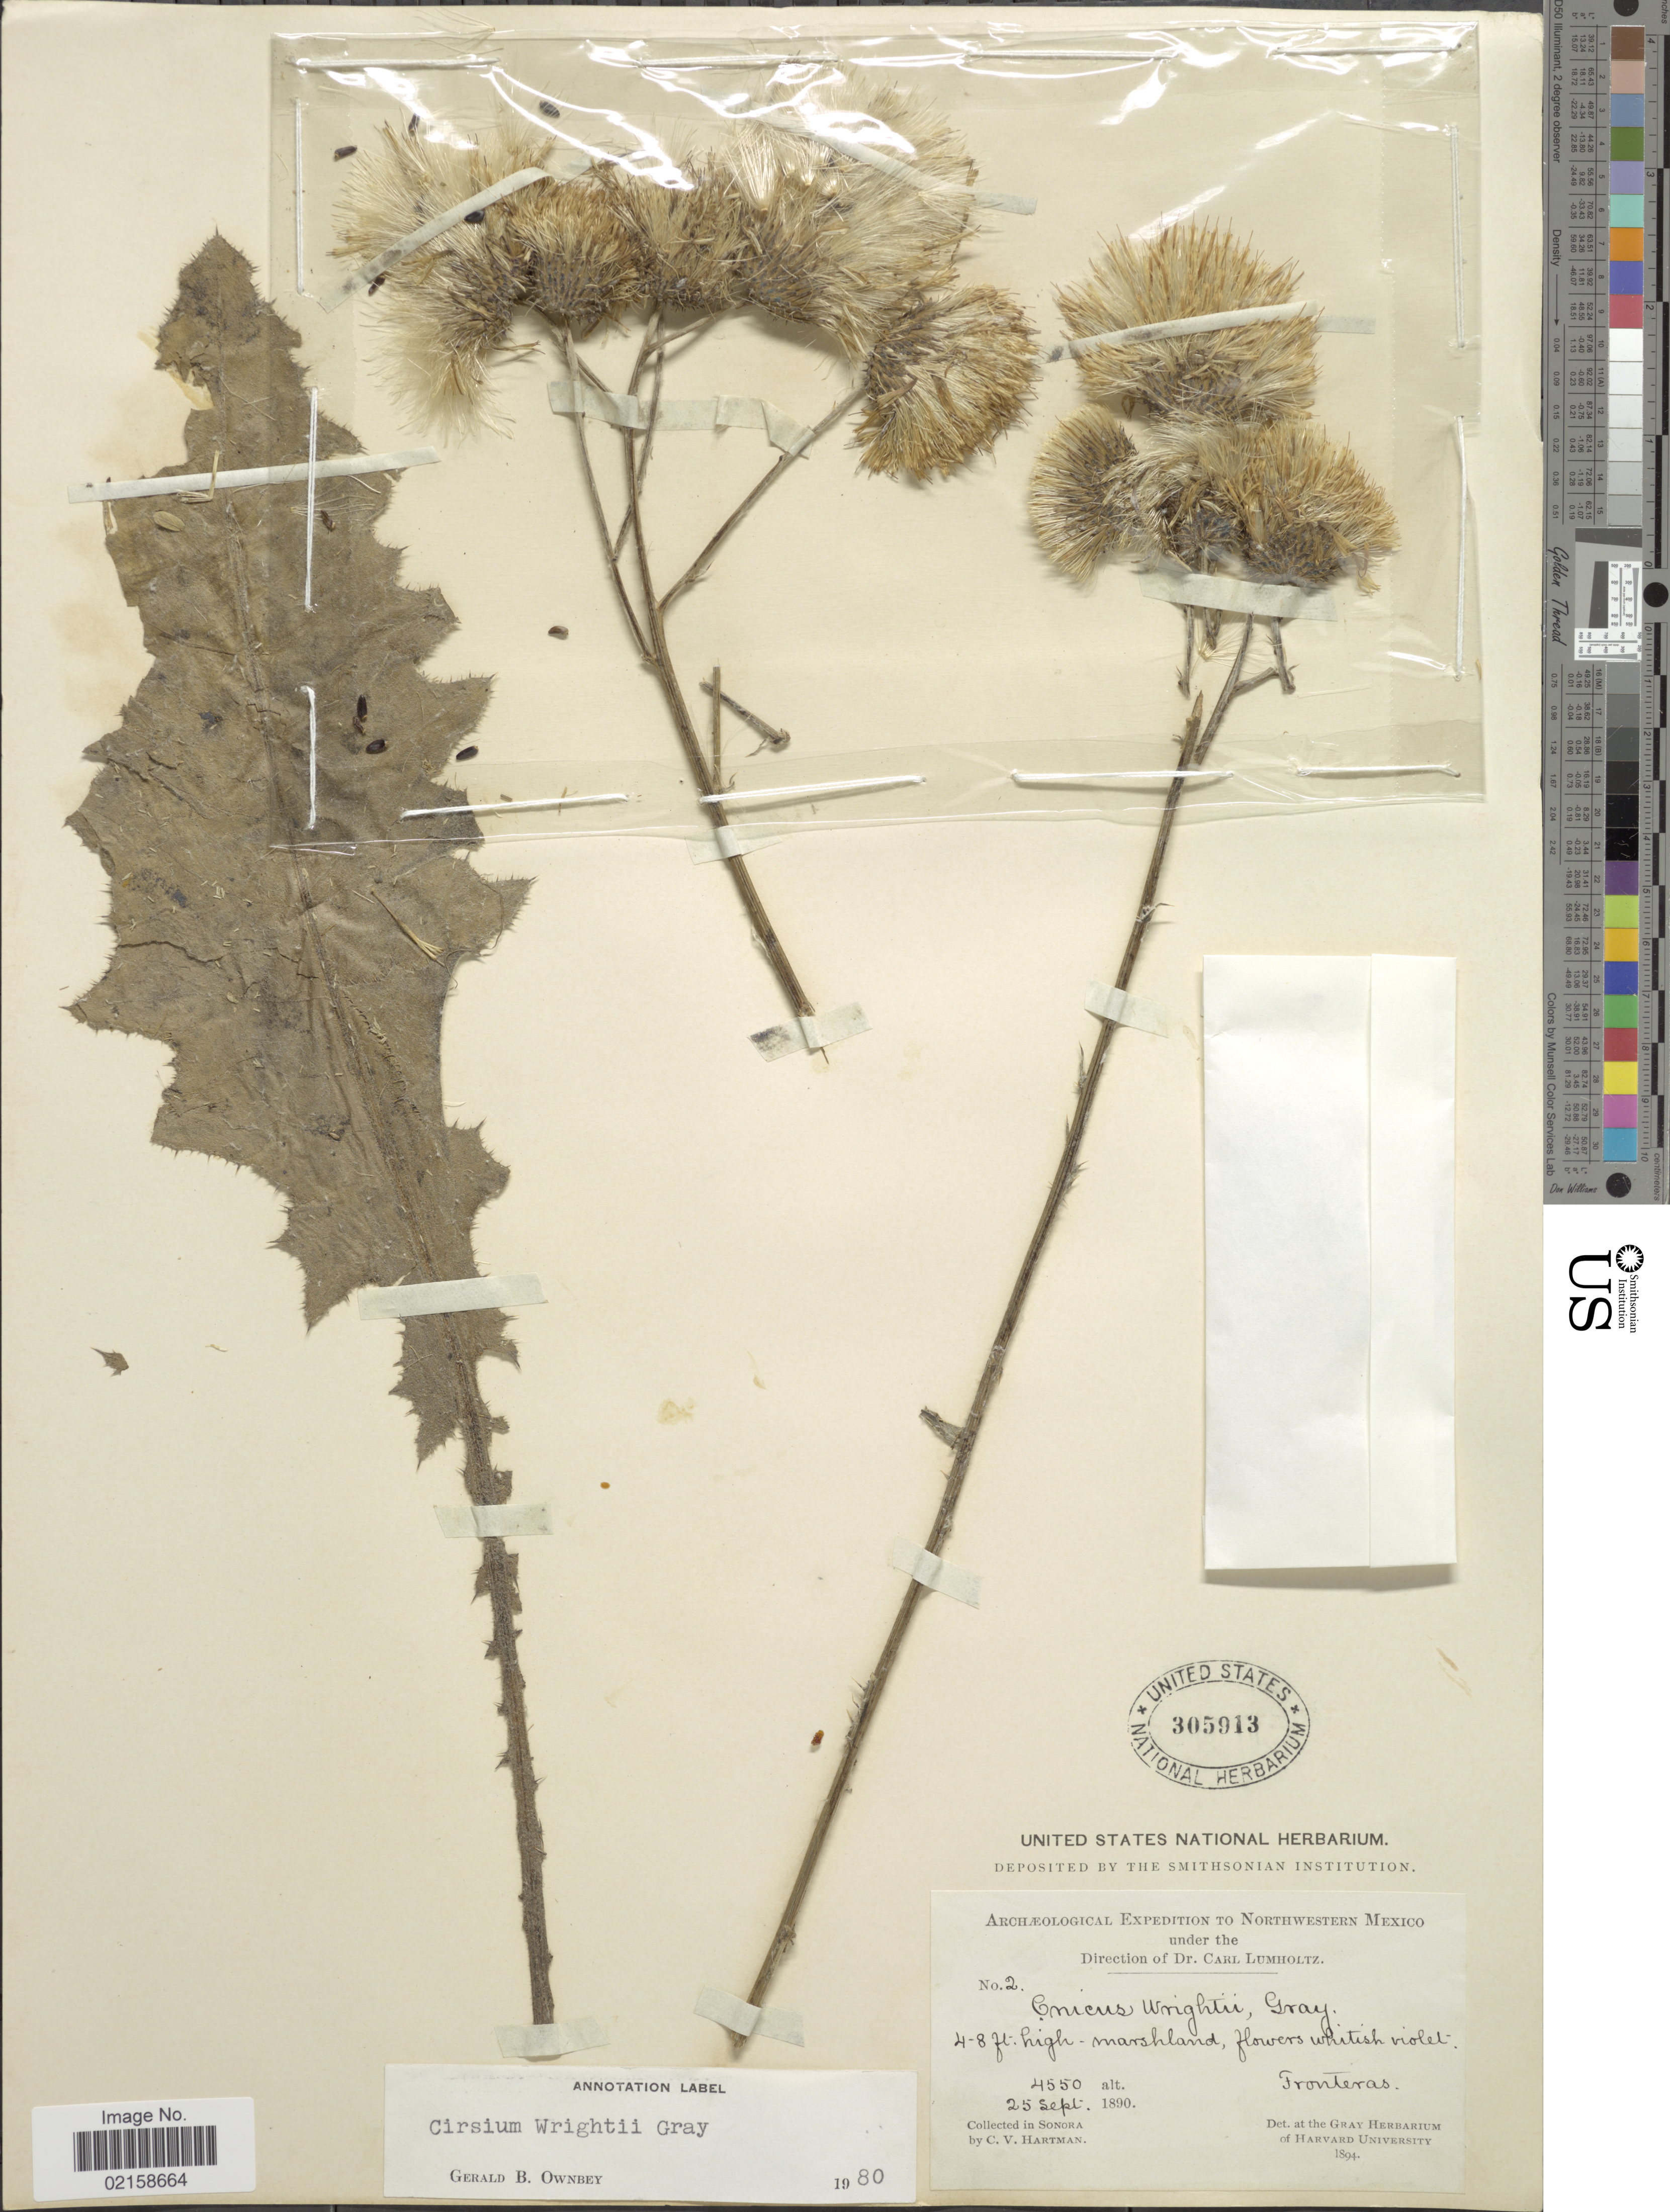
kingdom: Plantae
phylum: Tracheophyta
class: Magnoliopsida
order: Asterales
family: Asteraceae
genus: Cirsium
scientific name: Cirsium wrightii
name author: A. Gray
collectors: C. V. Hartman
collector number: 2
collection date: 1890-09-25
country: Mexico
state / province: Sonora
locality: Fronteras.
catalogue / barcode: US 305913